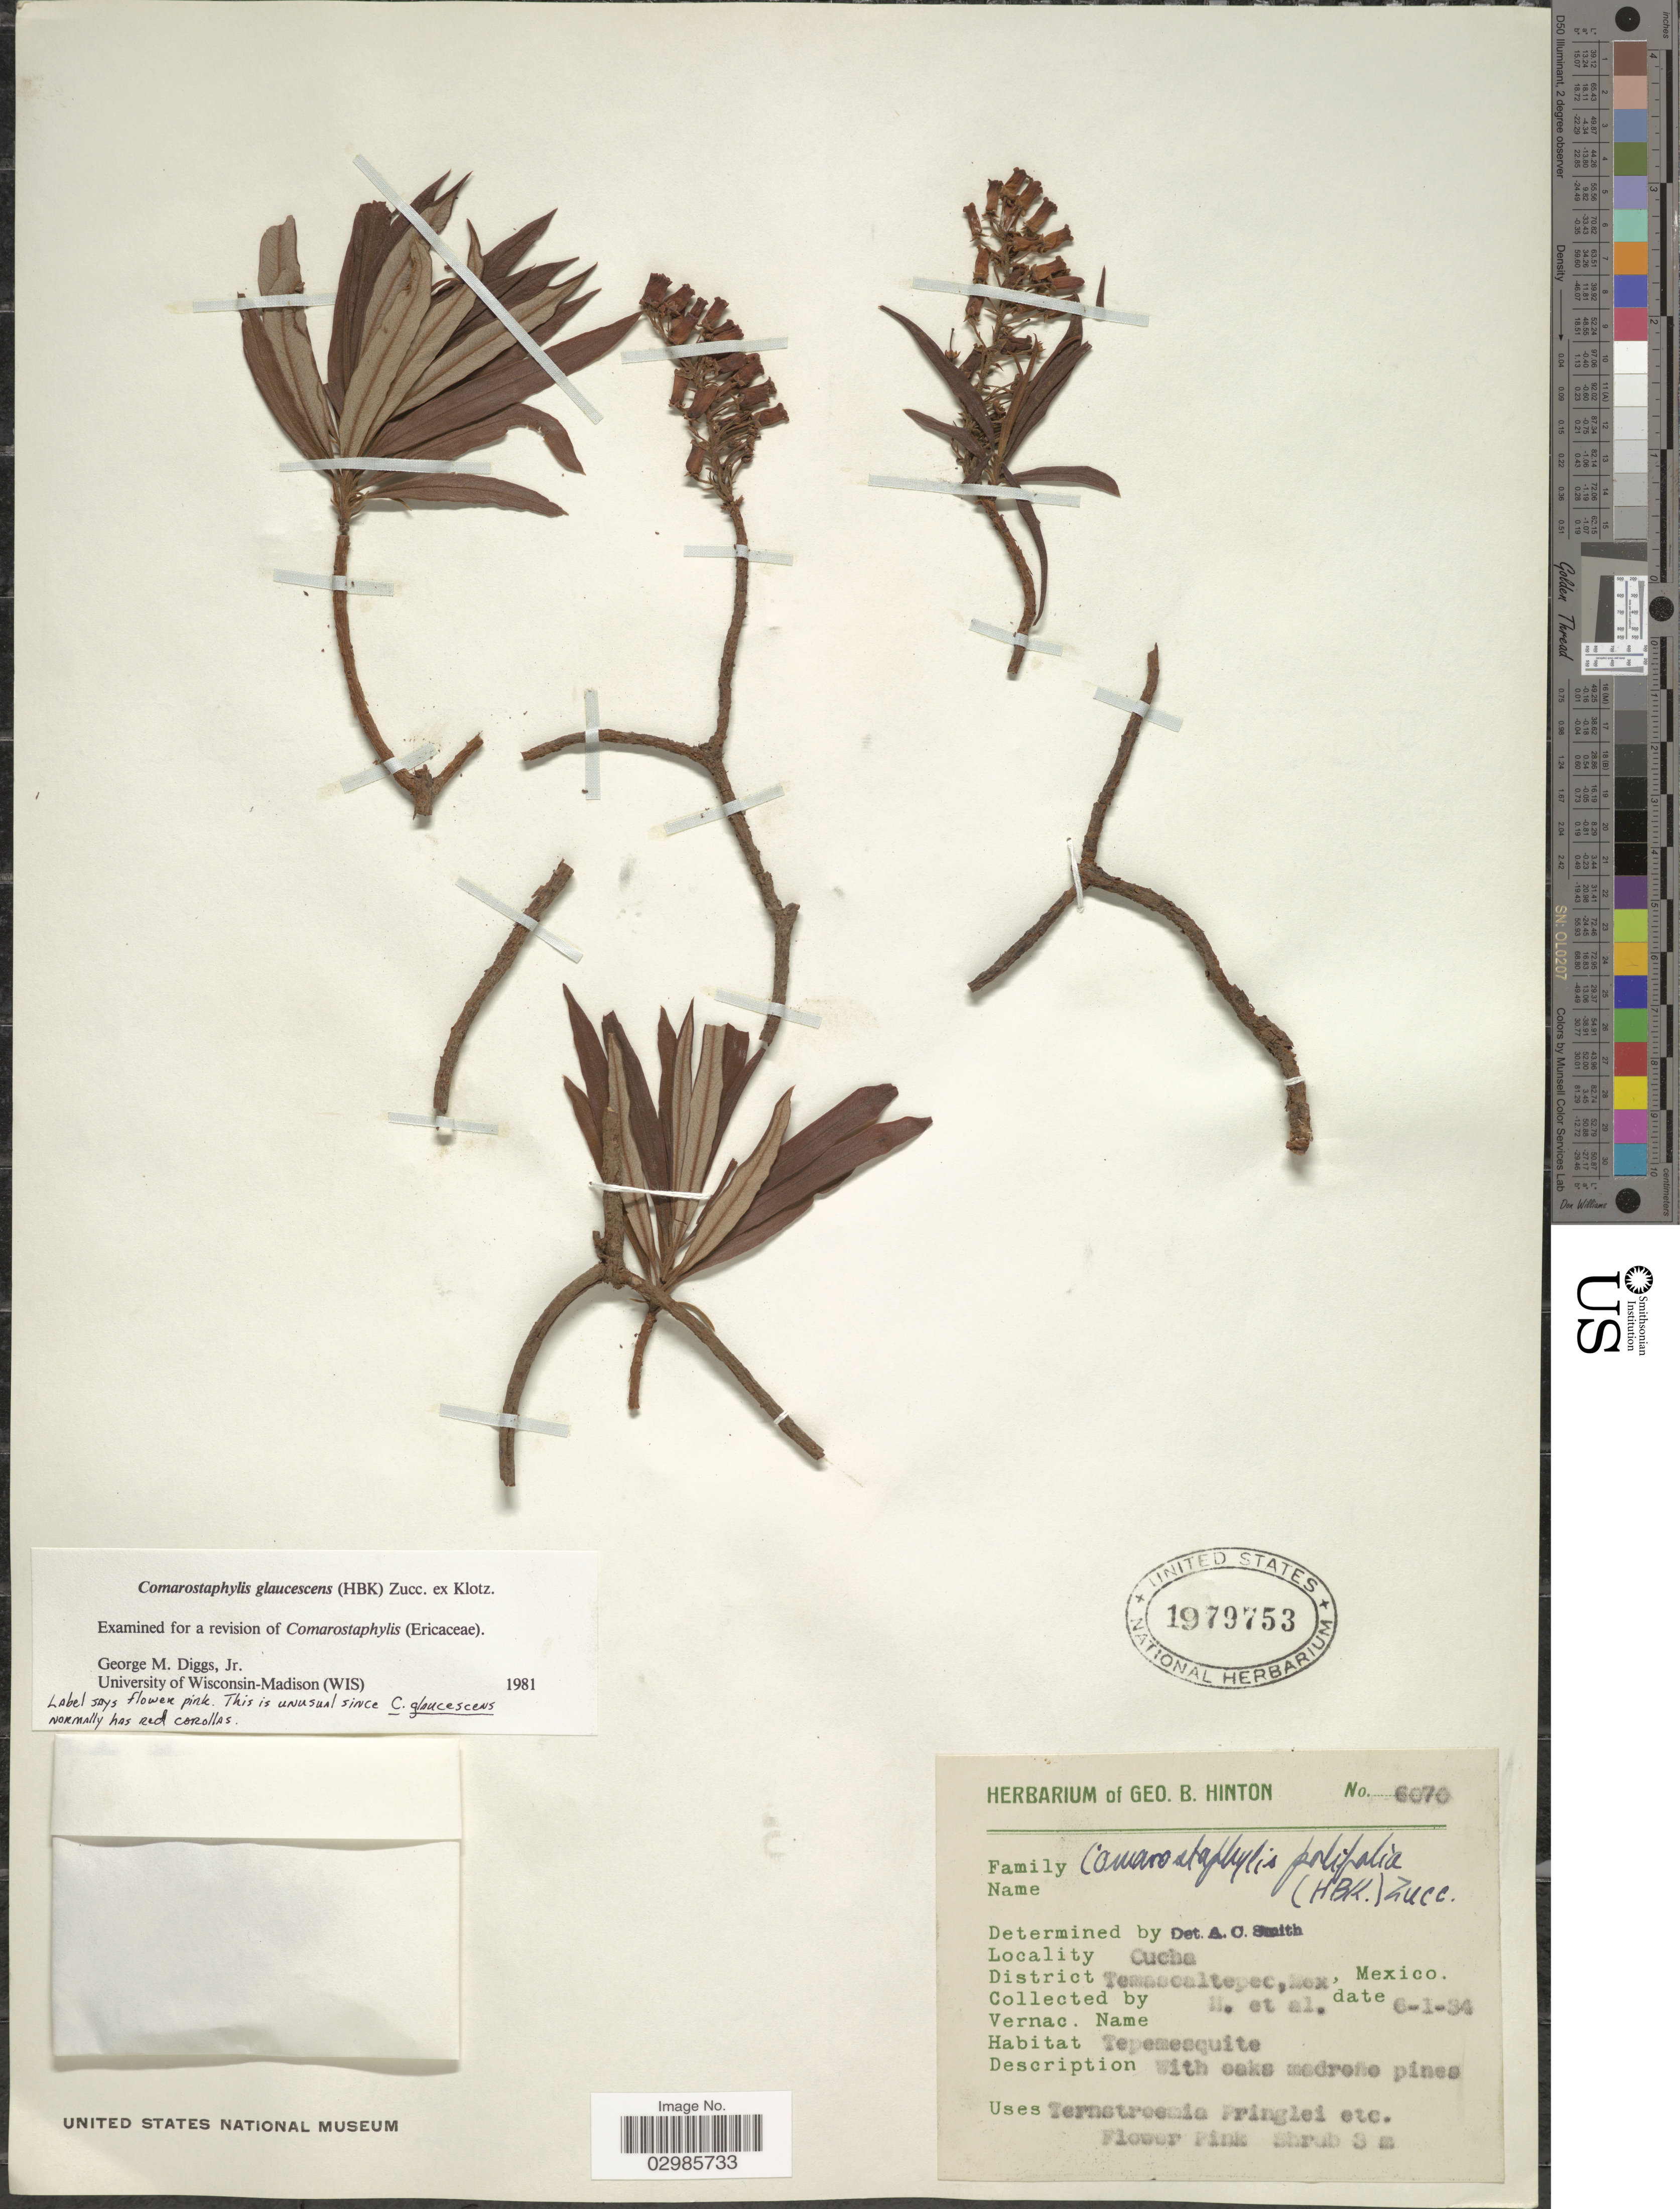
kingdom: Plantae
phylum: Tracheophyta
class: Magnoliopsida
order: Ericales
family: Ericaceae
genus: Comarostaphylis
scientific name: Comarostaphylis glaucescens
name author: (Kunth) Zucc. ex Klotzsch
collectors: G. B. Hinton & et al.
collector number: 6070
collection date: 1934-01-06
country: Mexico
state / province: México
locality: Cucha, District Temascaltepec, Mex.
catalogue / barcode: US 1979753